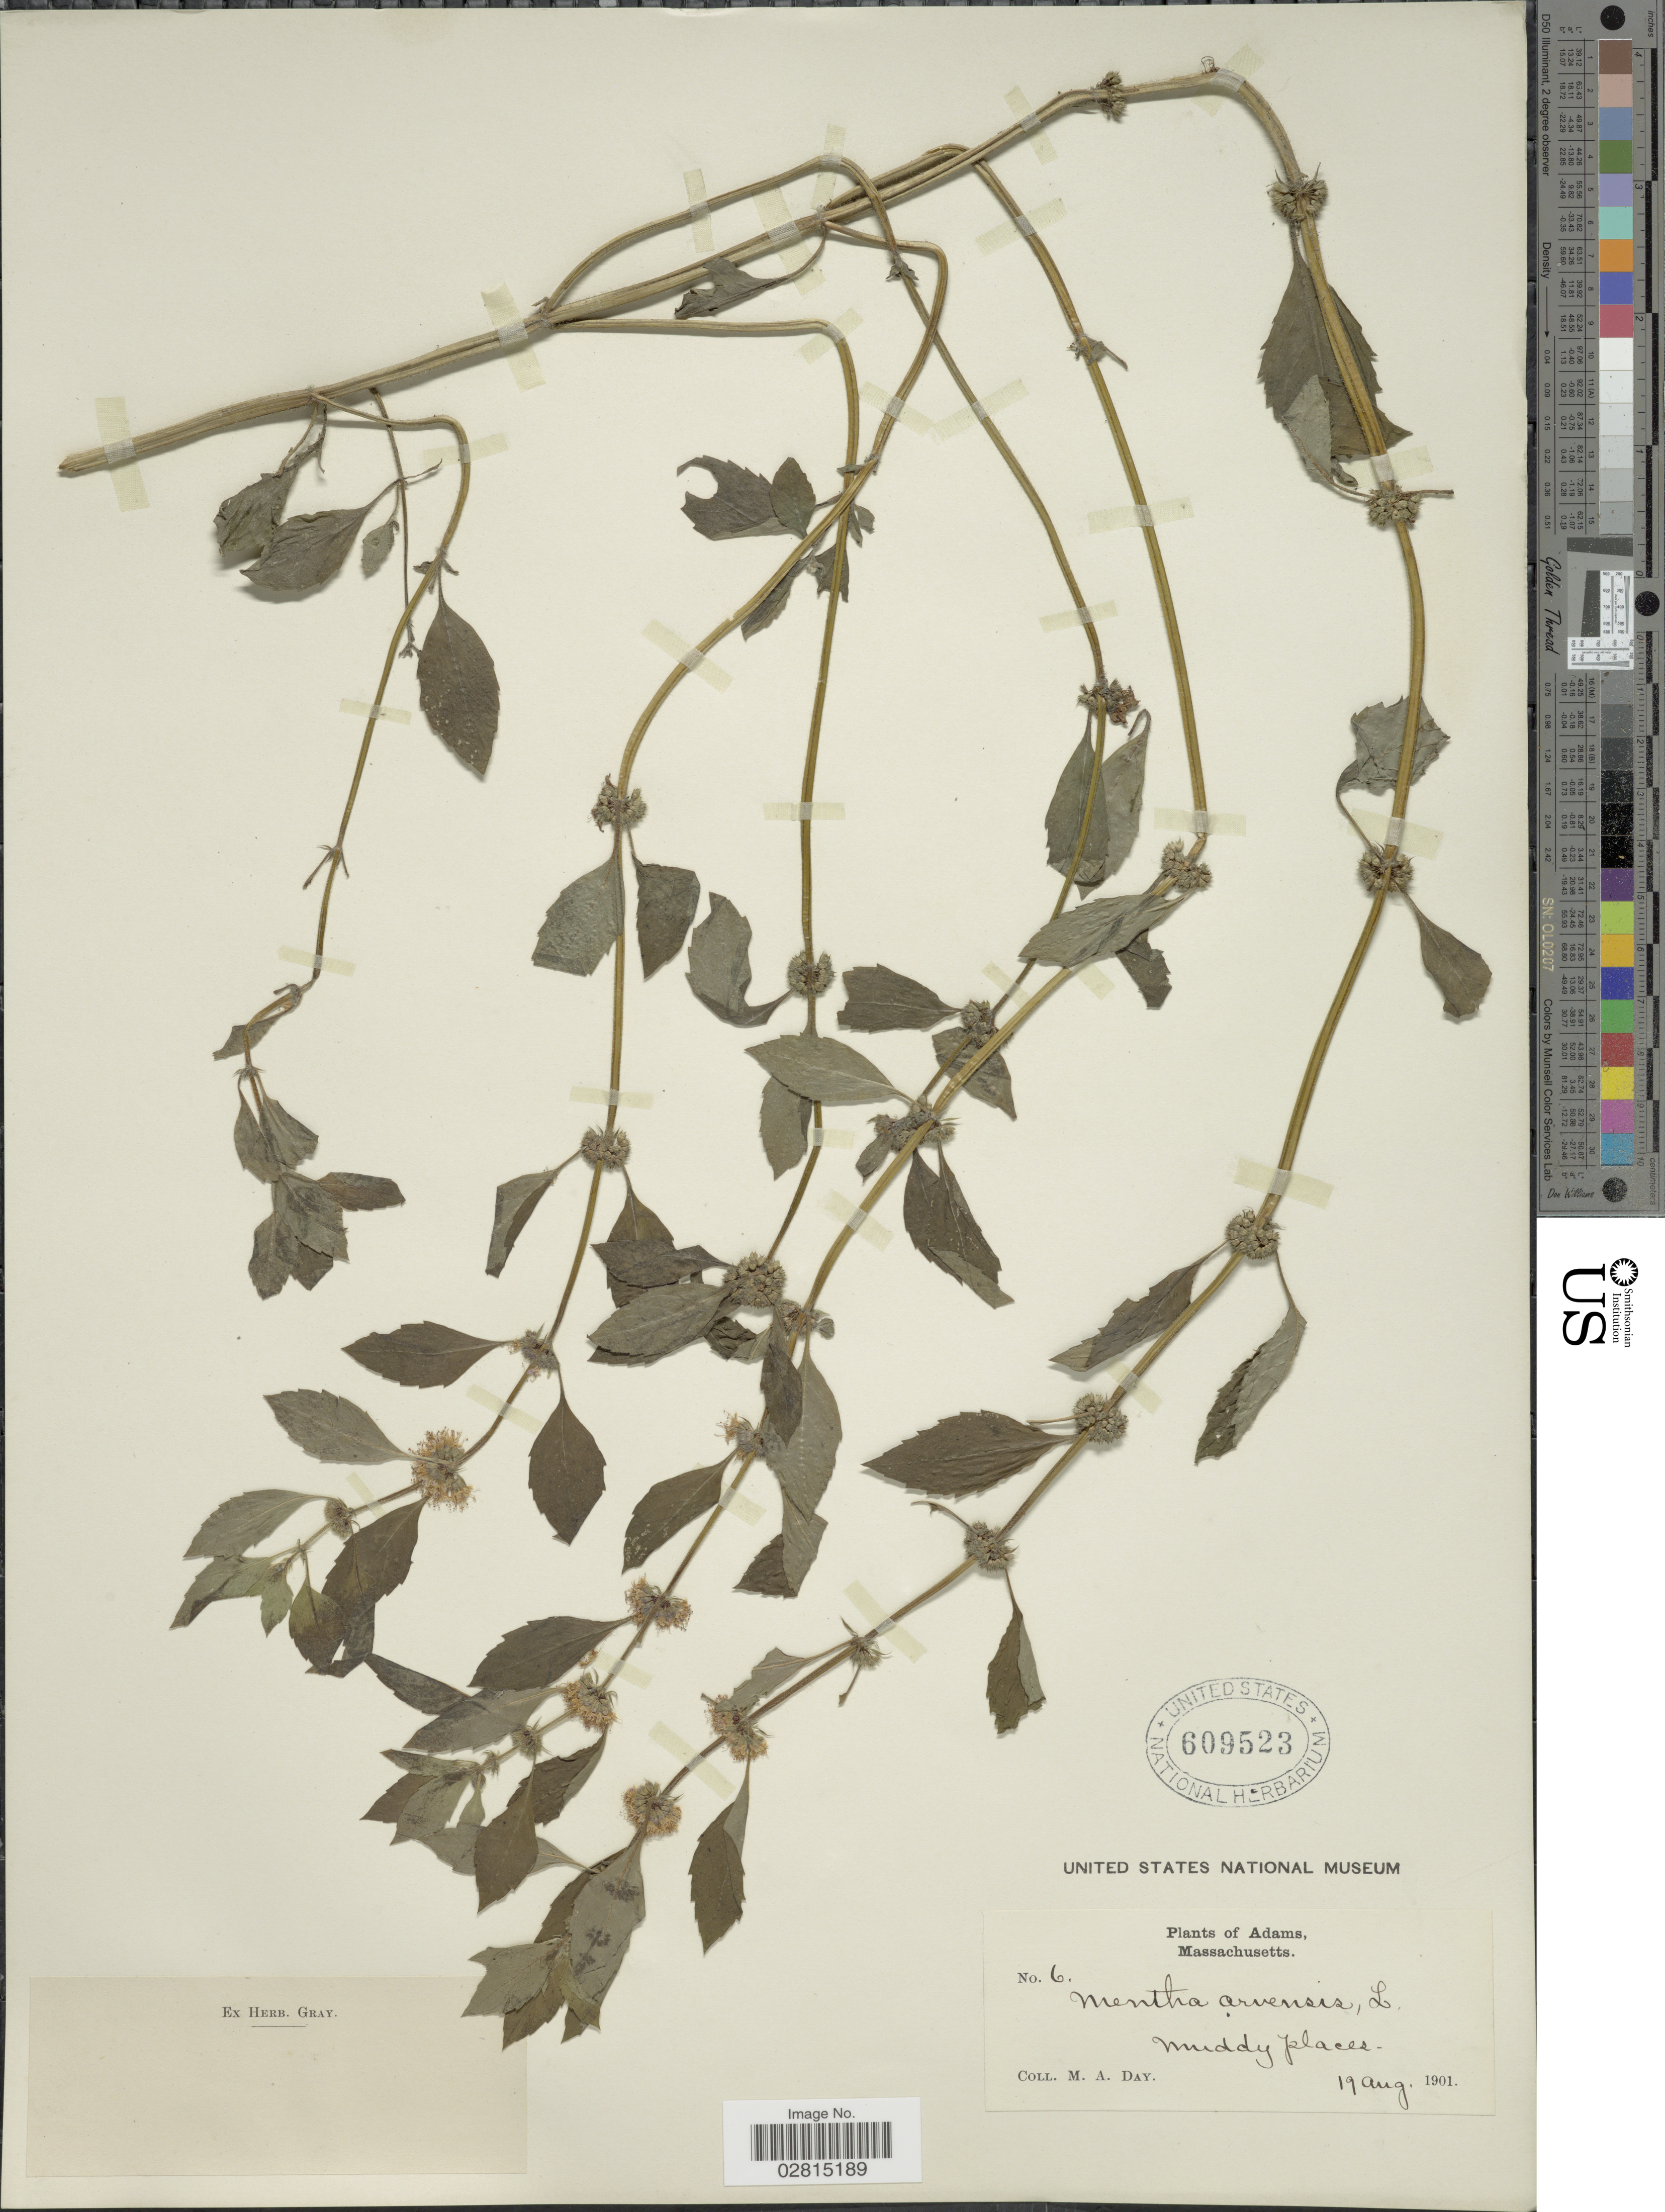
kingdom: Plantae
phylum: Tracheophyta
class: Magnoliopsida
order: Lamiales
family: Lamiaceae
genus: Mentha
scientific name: Mentha arvensis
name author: L.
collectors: M. Day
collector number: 6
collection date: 1901-08-19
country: United States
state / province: Massachusetts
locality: Adams.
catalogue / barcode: US 609523